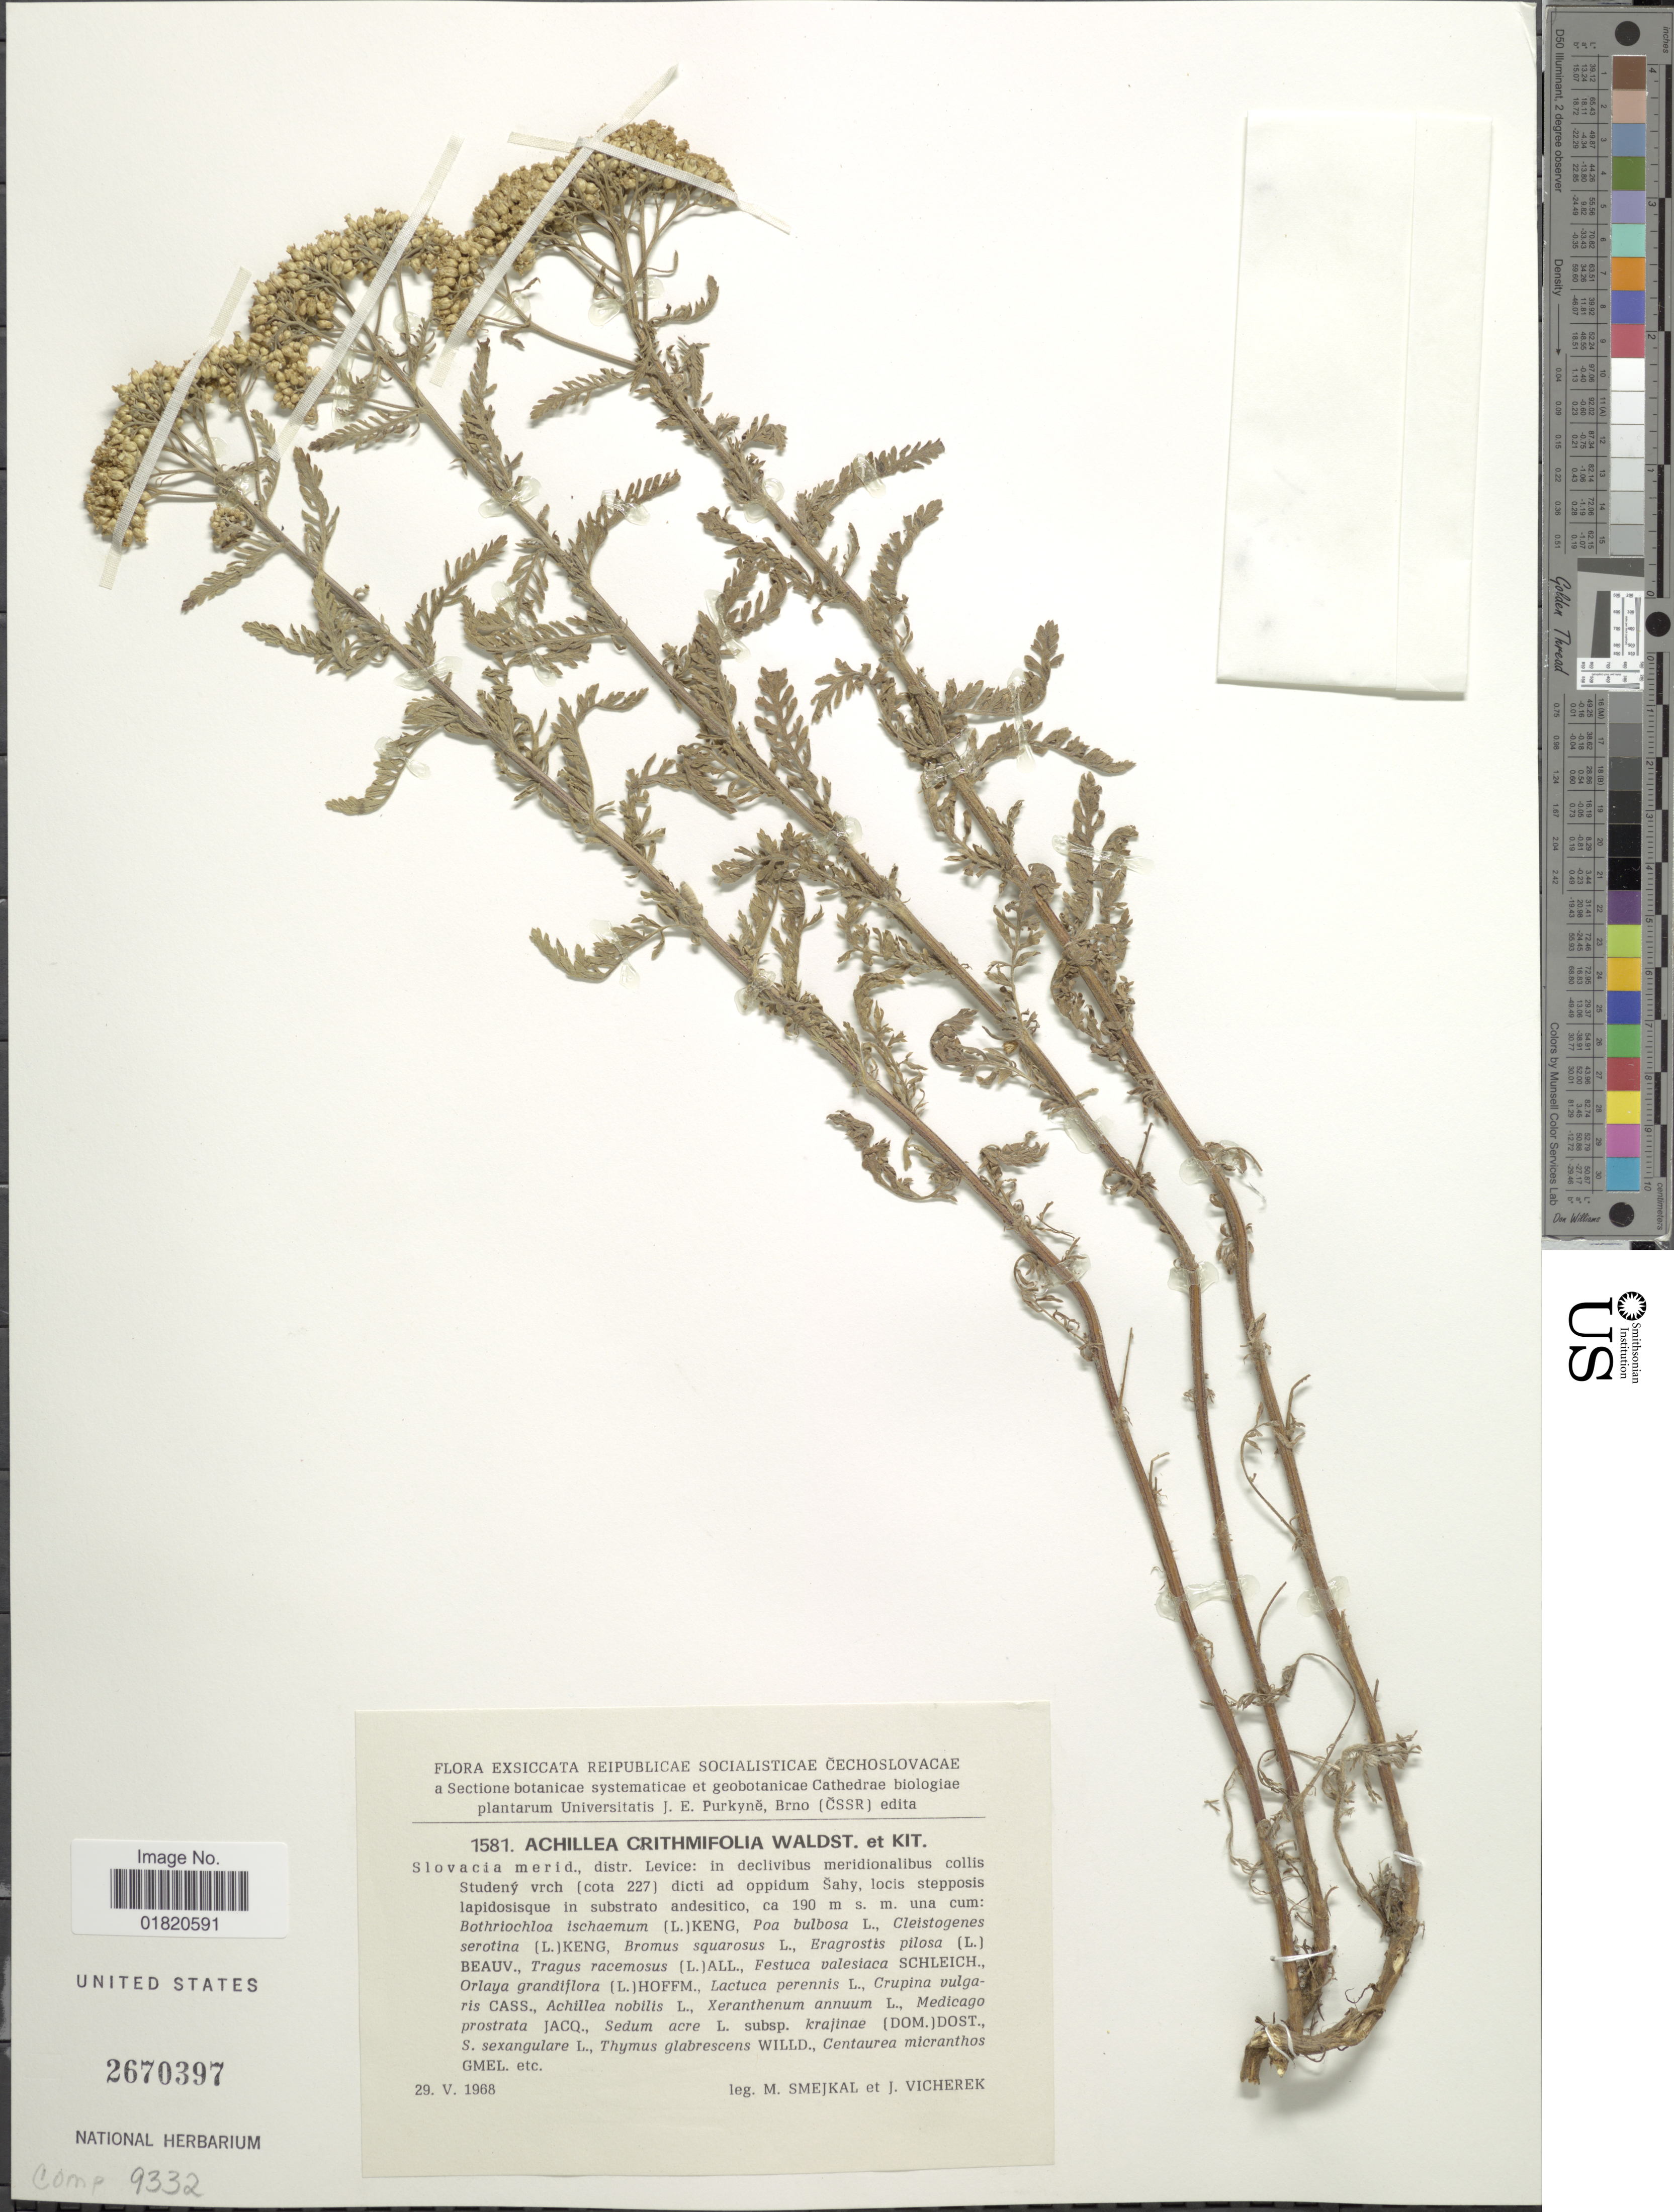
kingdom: Plantae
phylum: Tracheophyta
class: Magnoliopsida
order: Asterales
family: Asteraceae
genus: Achillea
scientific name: Achillea crithmifolia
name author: Waldst. & Kit.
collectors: Smejkal, M. & Vicherek, J.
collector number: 1581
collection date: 1968-05-29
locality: Slovacia merid., distr. Levice [unsure placement]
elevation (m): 190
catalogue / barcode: US 2670397